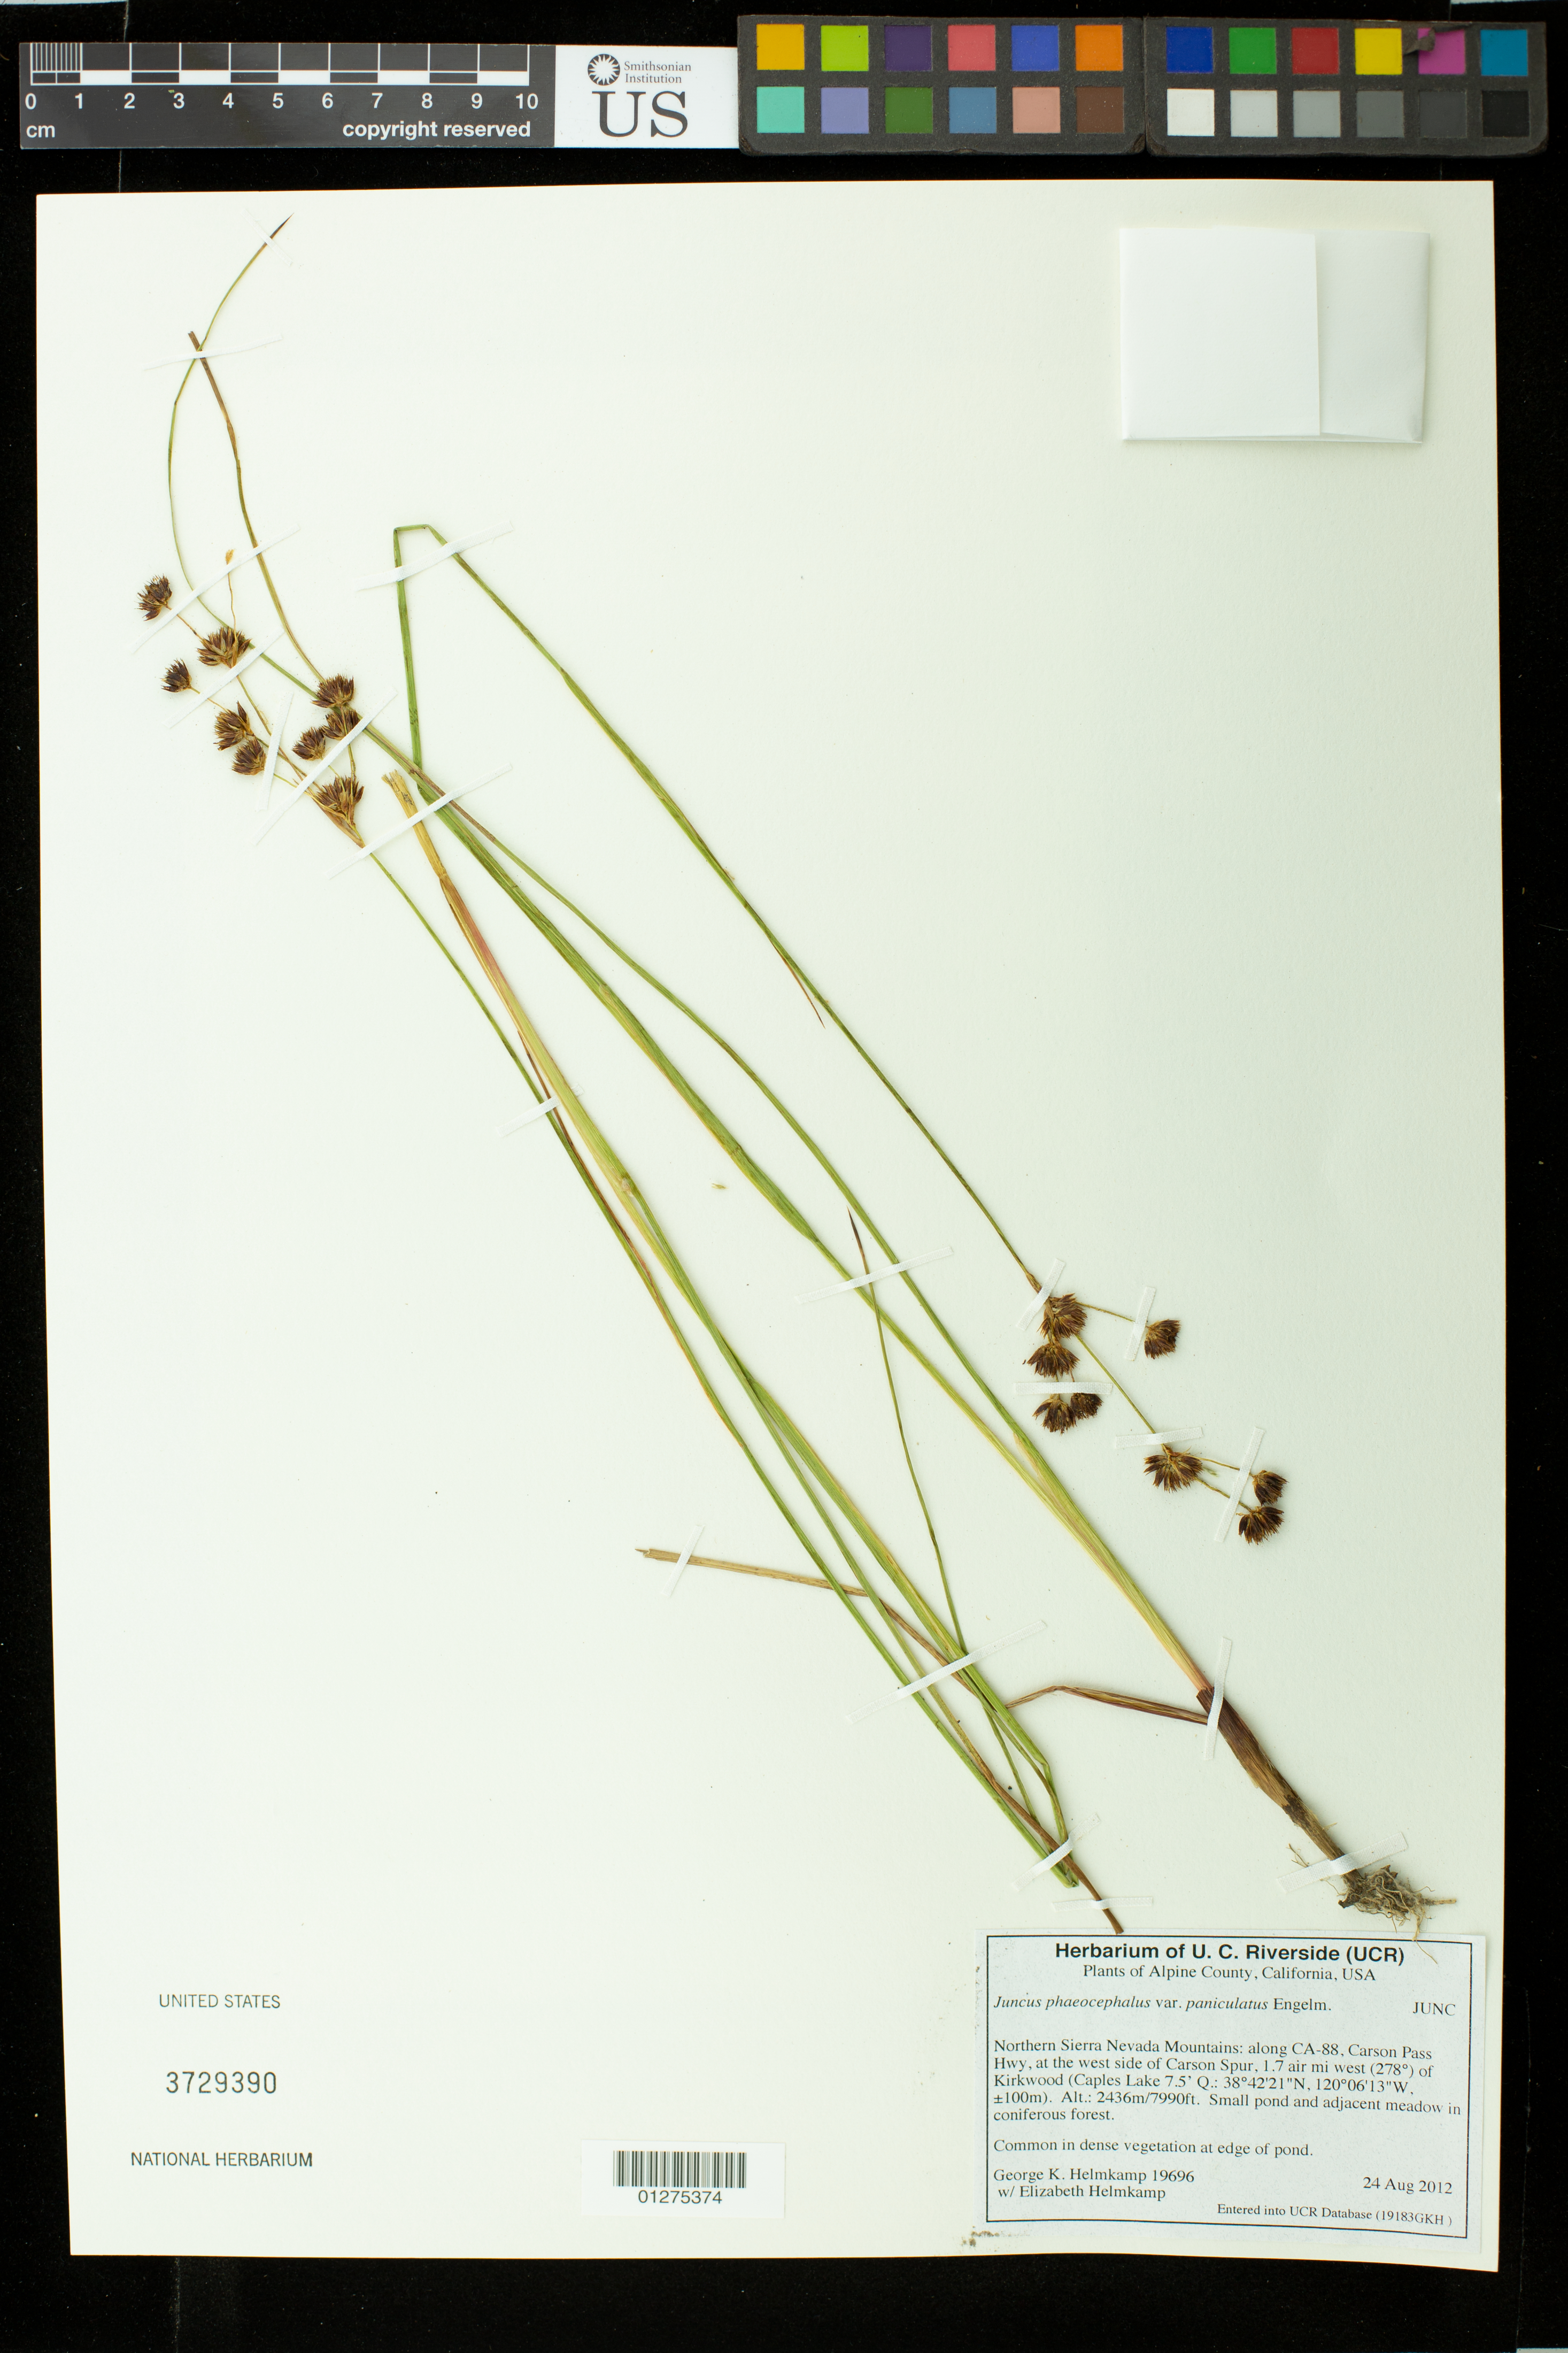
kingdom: Plantae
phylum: Tracheophyta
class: Liliopsida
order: Poales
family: Juncaceae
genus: Juncus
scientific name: Juncus phaeocephalus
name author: Engelm.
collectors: G. Helmkamp, E. Helmkamp & A. Barnes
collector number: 19696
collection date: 2012-08-24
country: United States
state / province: California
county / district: Alpine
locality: Northern Sierra Nevada Mountains: along CA-88, Carson Pass Hwy, at the west side of Carson Spur, 1.7 air mi west (278°) of Kirkwood (caples Lake 7.5' Q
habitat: Small pond ansd adjacent meadow in coniferous forest.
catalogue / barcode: US 3729390